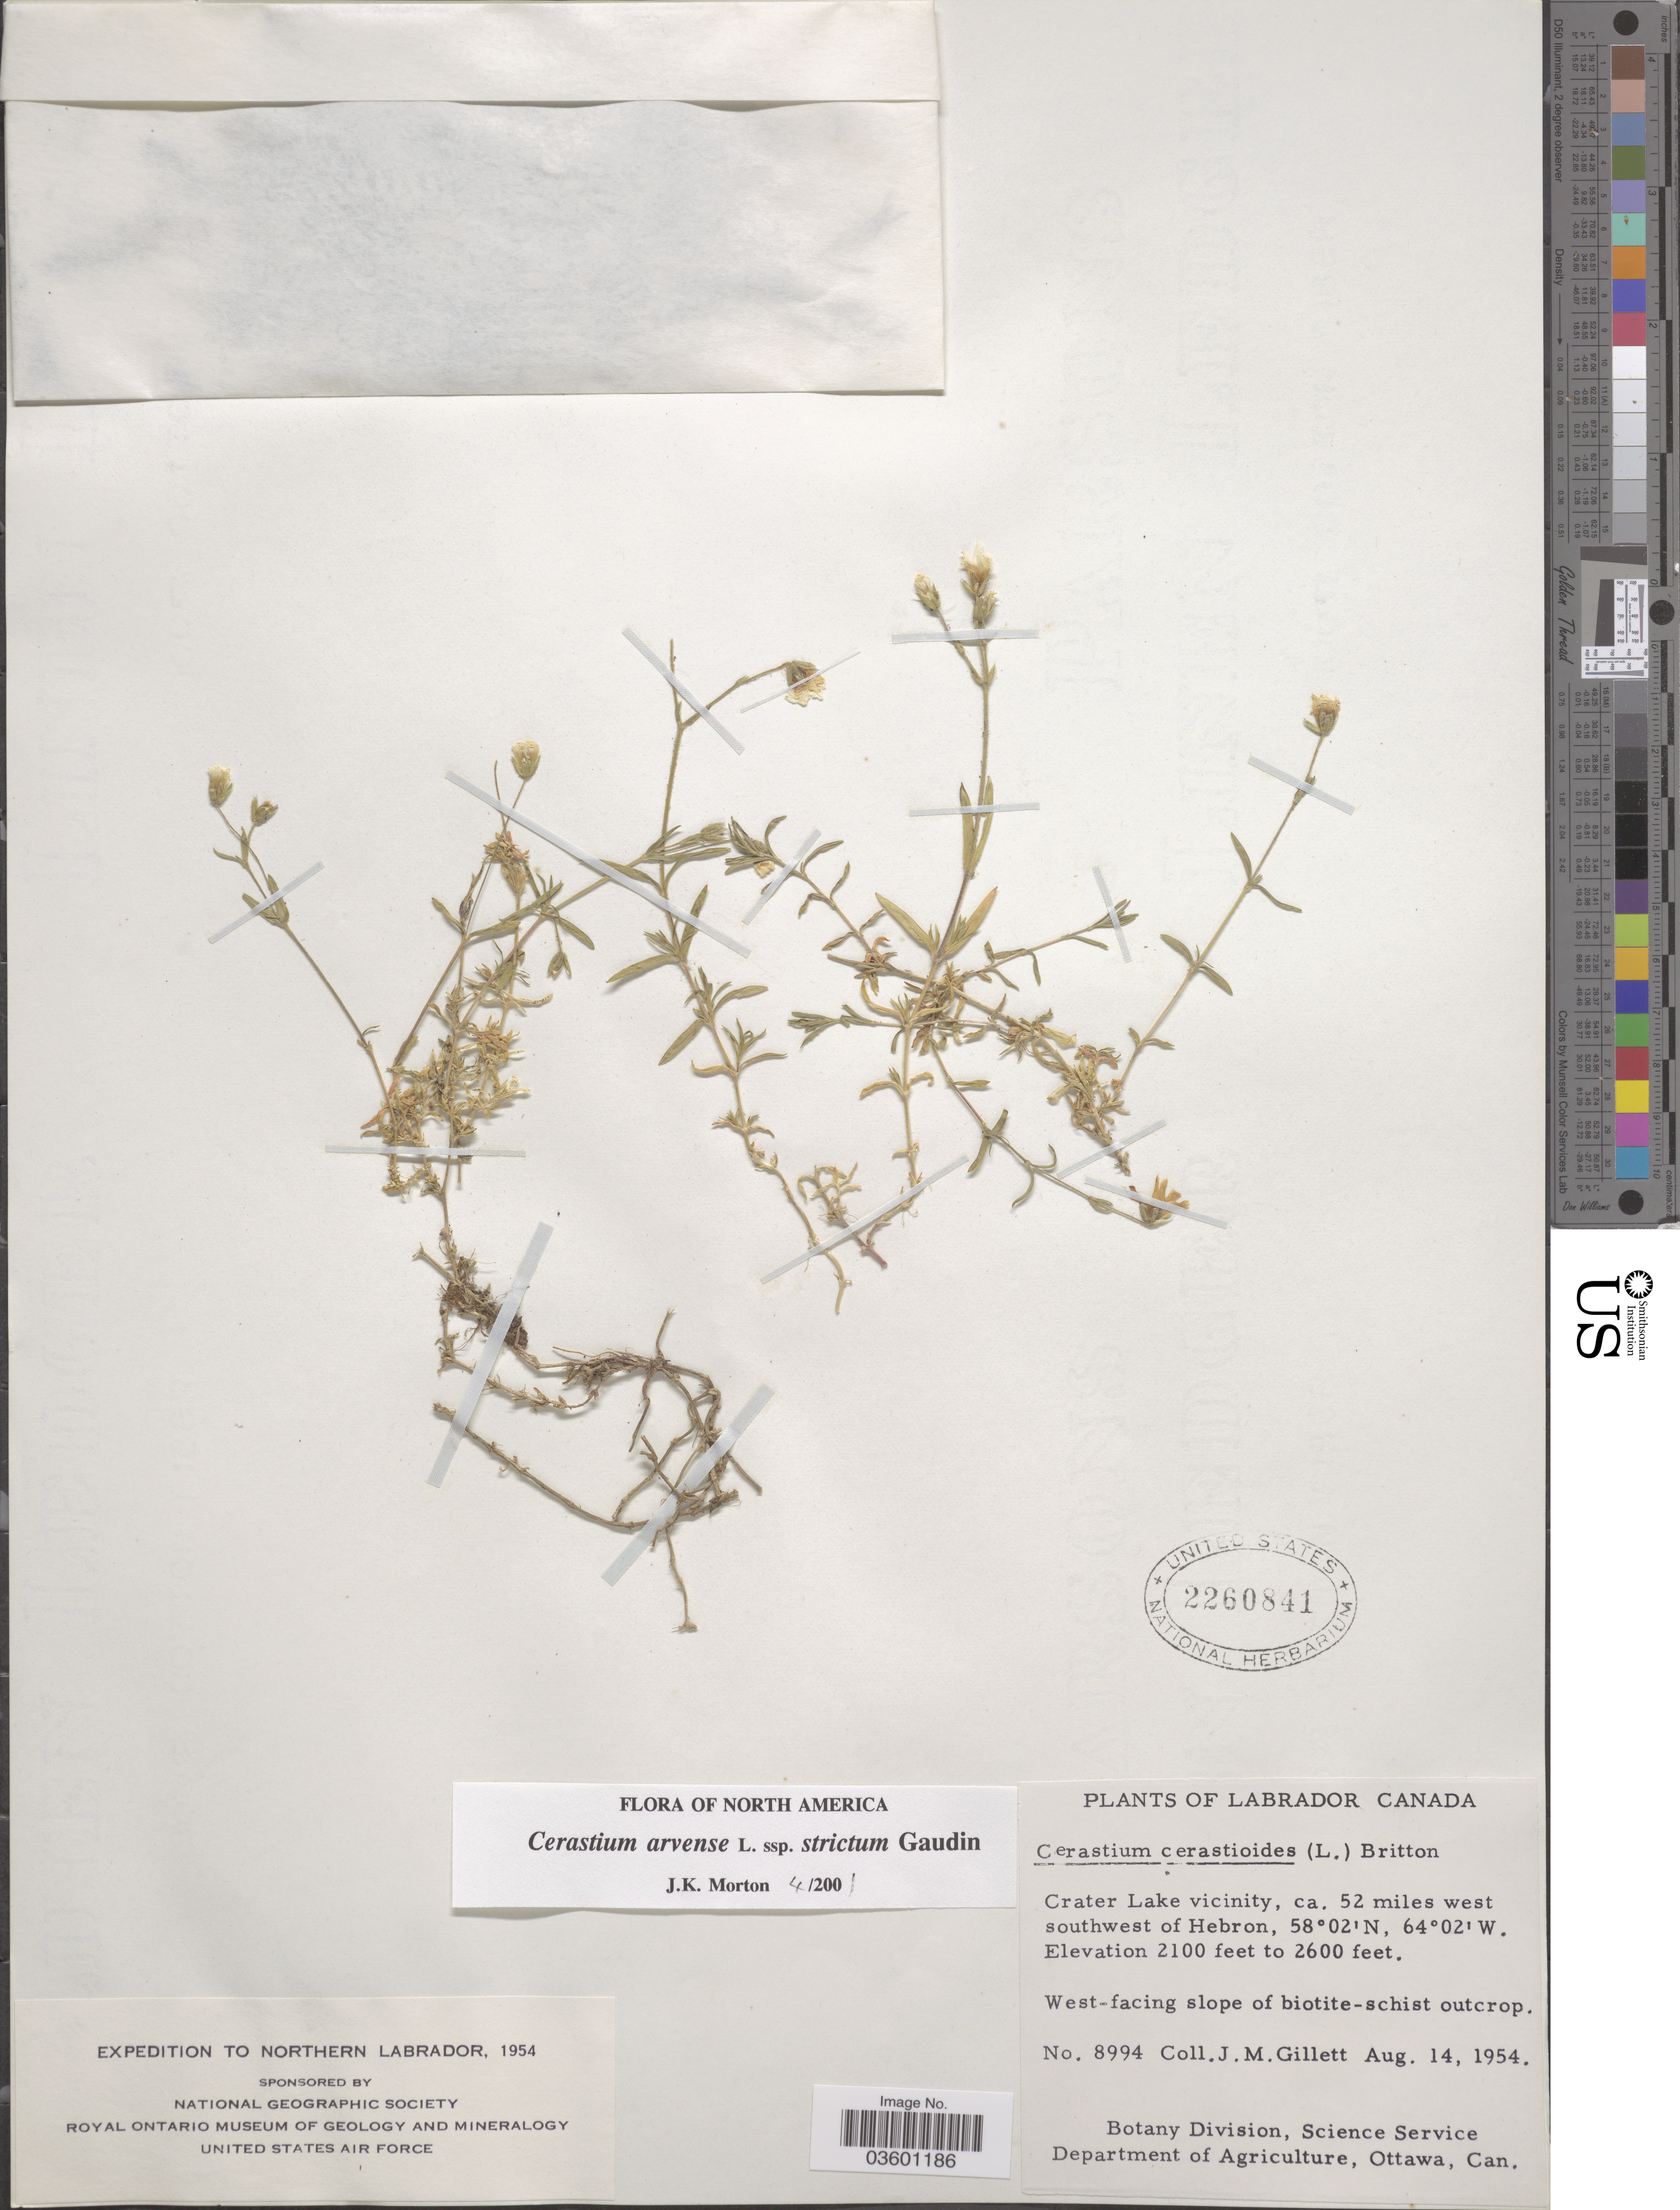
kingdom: Plantae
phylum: Tracheophyta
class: Magnoliopsida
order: Caryophyllales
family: Caryophyllaceae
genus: Cerastium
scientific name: Cerastium arvense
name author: L.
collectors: J. M. Gillett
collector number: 8994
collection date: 1954-08-14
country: Canada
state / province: Newfoundland and Labrador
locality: Labrador. Crater Lake vicinity, ca. 52 miles west southwest of Hebron. Northern Labrador.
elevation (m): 640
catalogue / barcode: US 2260841